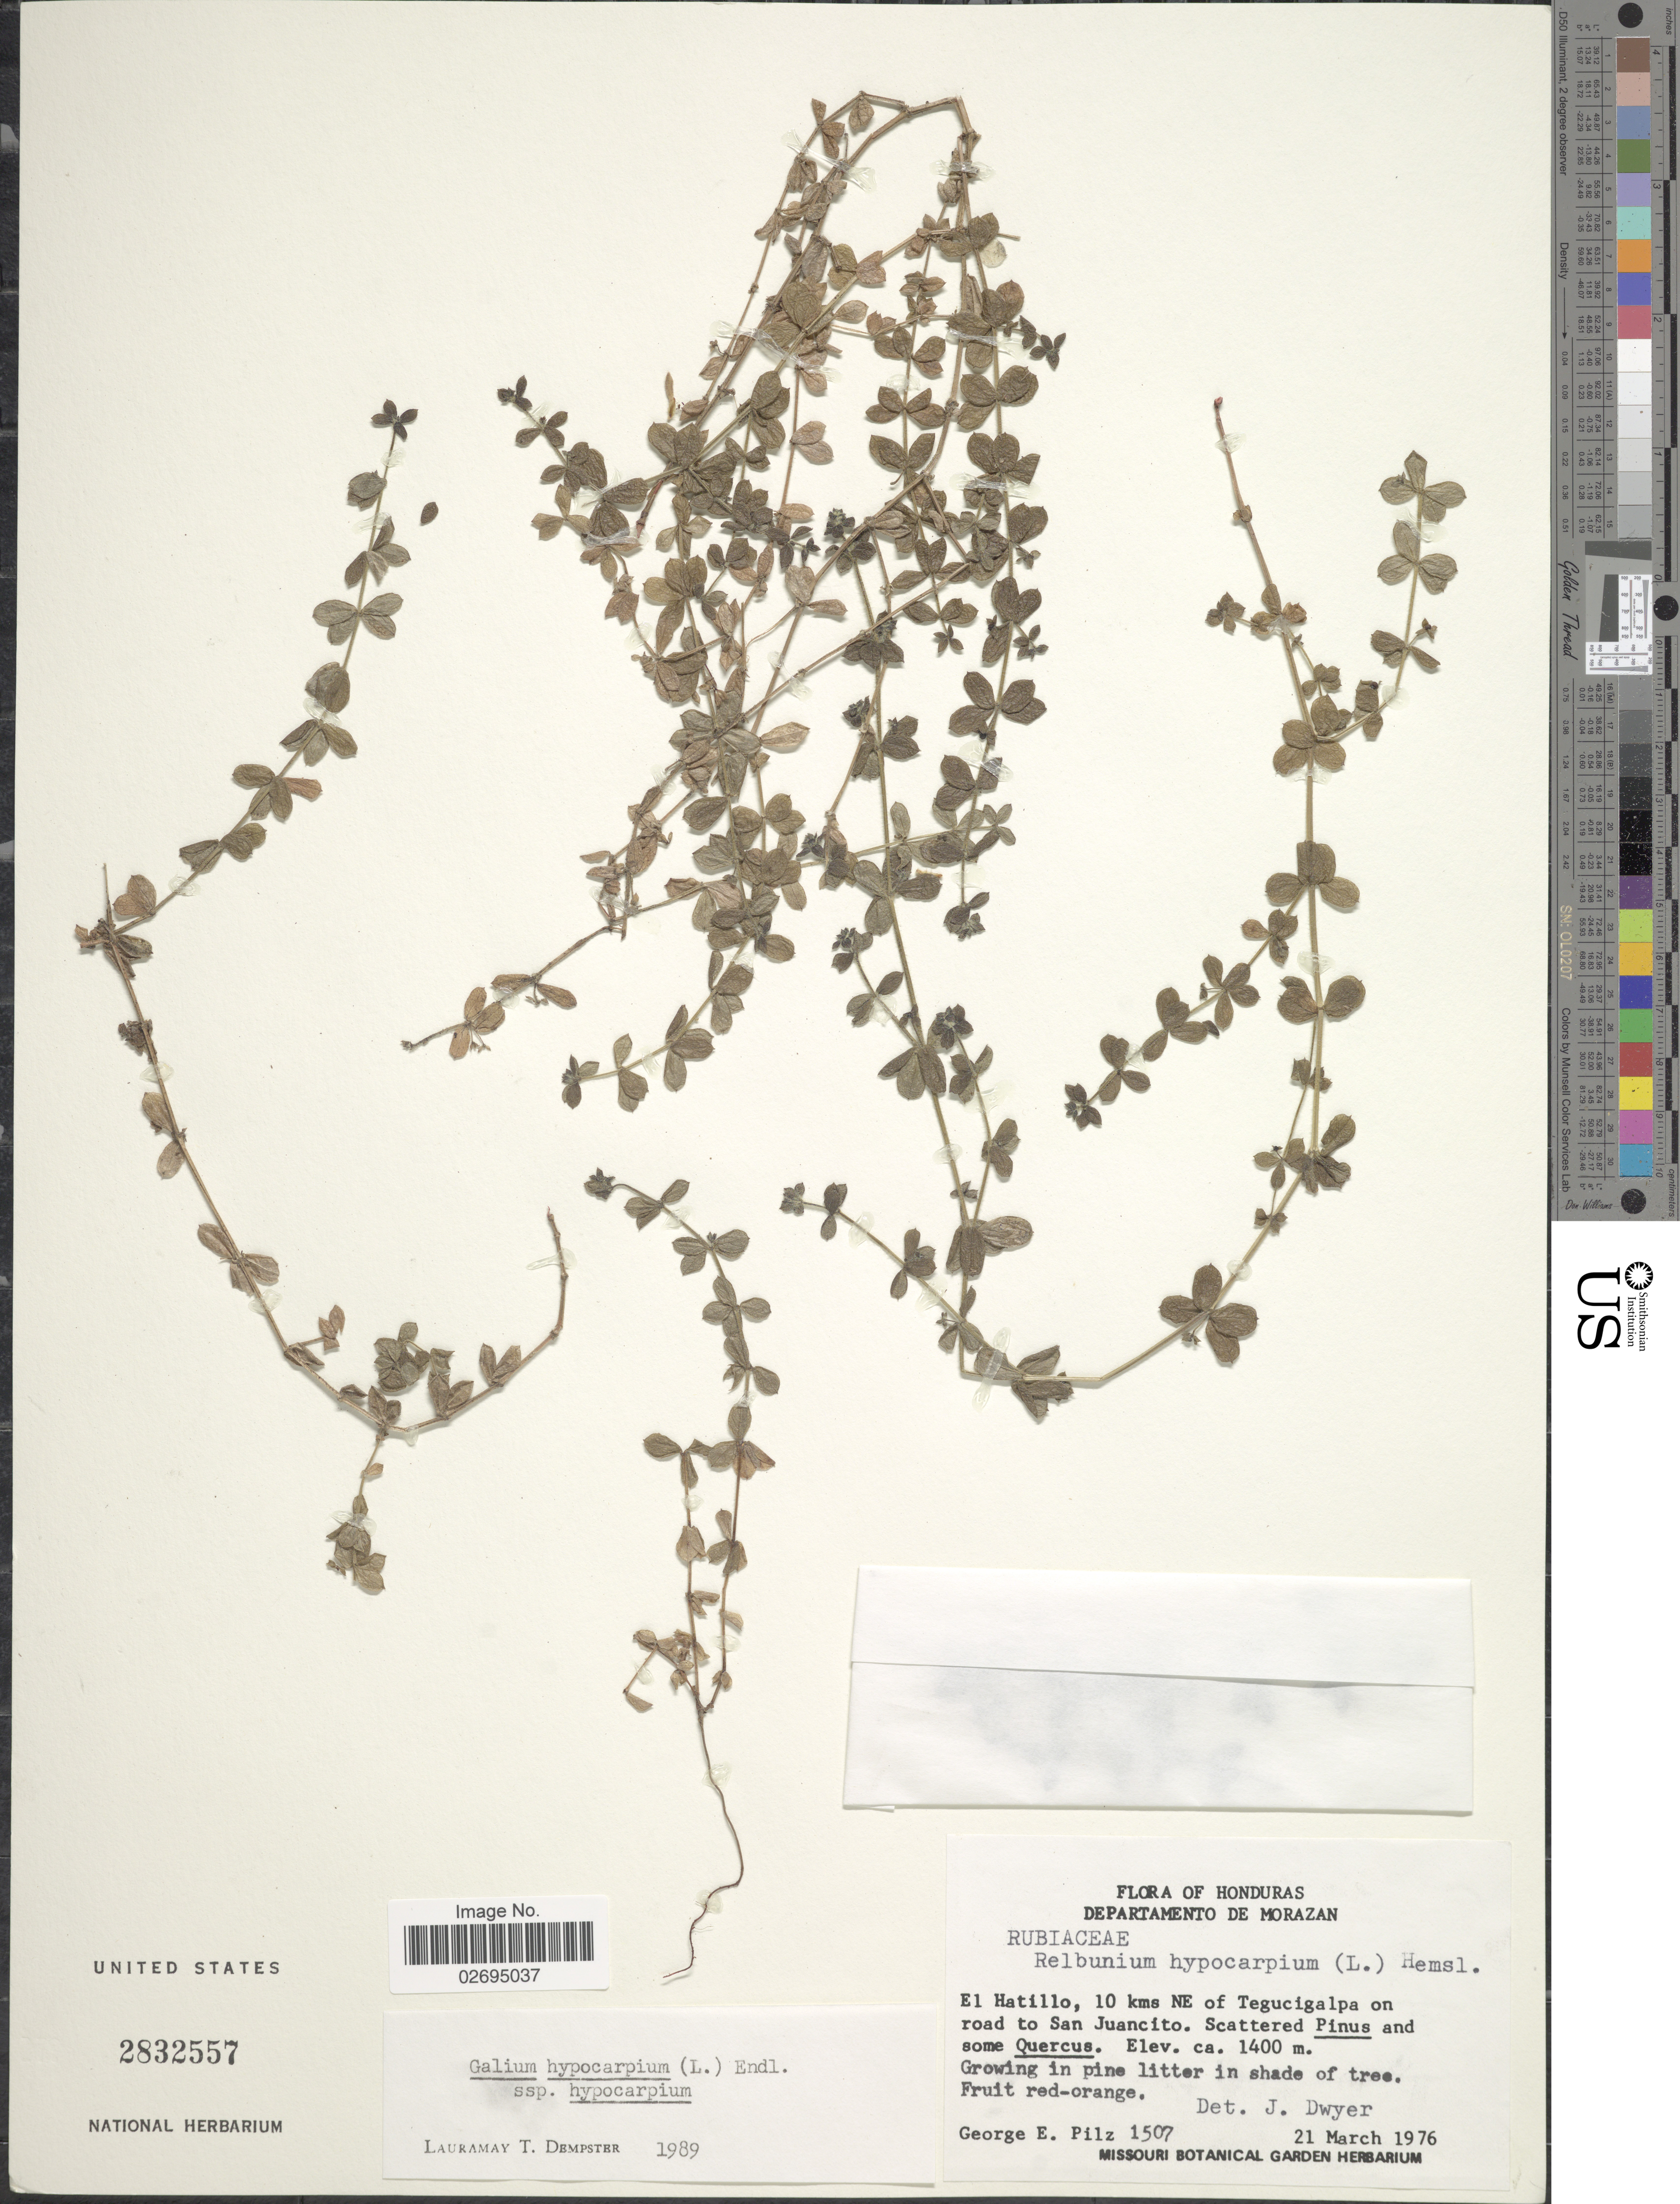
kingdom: Plantae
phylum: Tracheophyta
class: Magnoliopsida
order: Gentianales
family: Rubiaceae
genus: Galium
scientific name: Galium hypocarpium subsp. hypocarpium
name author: (L.) Endl. ex Griseb.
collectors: G. E. Pilz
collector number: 1507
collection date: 1976-03-21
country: Honduras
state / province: Fco. Morazán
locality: Departamento de Morazan. El Hatillo, 10 kms NE of Tegucigalpa on road to San Juancito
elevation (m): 1400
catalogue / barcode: US 2832557